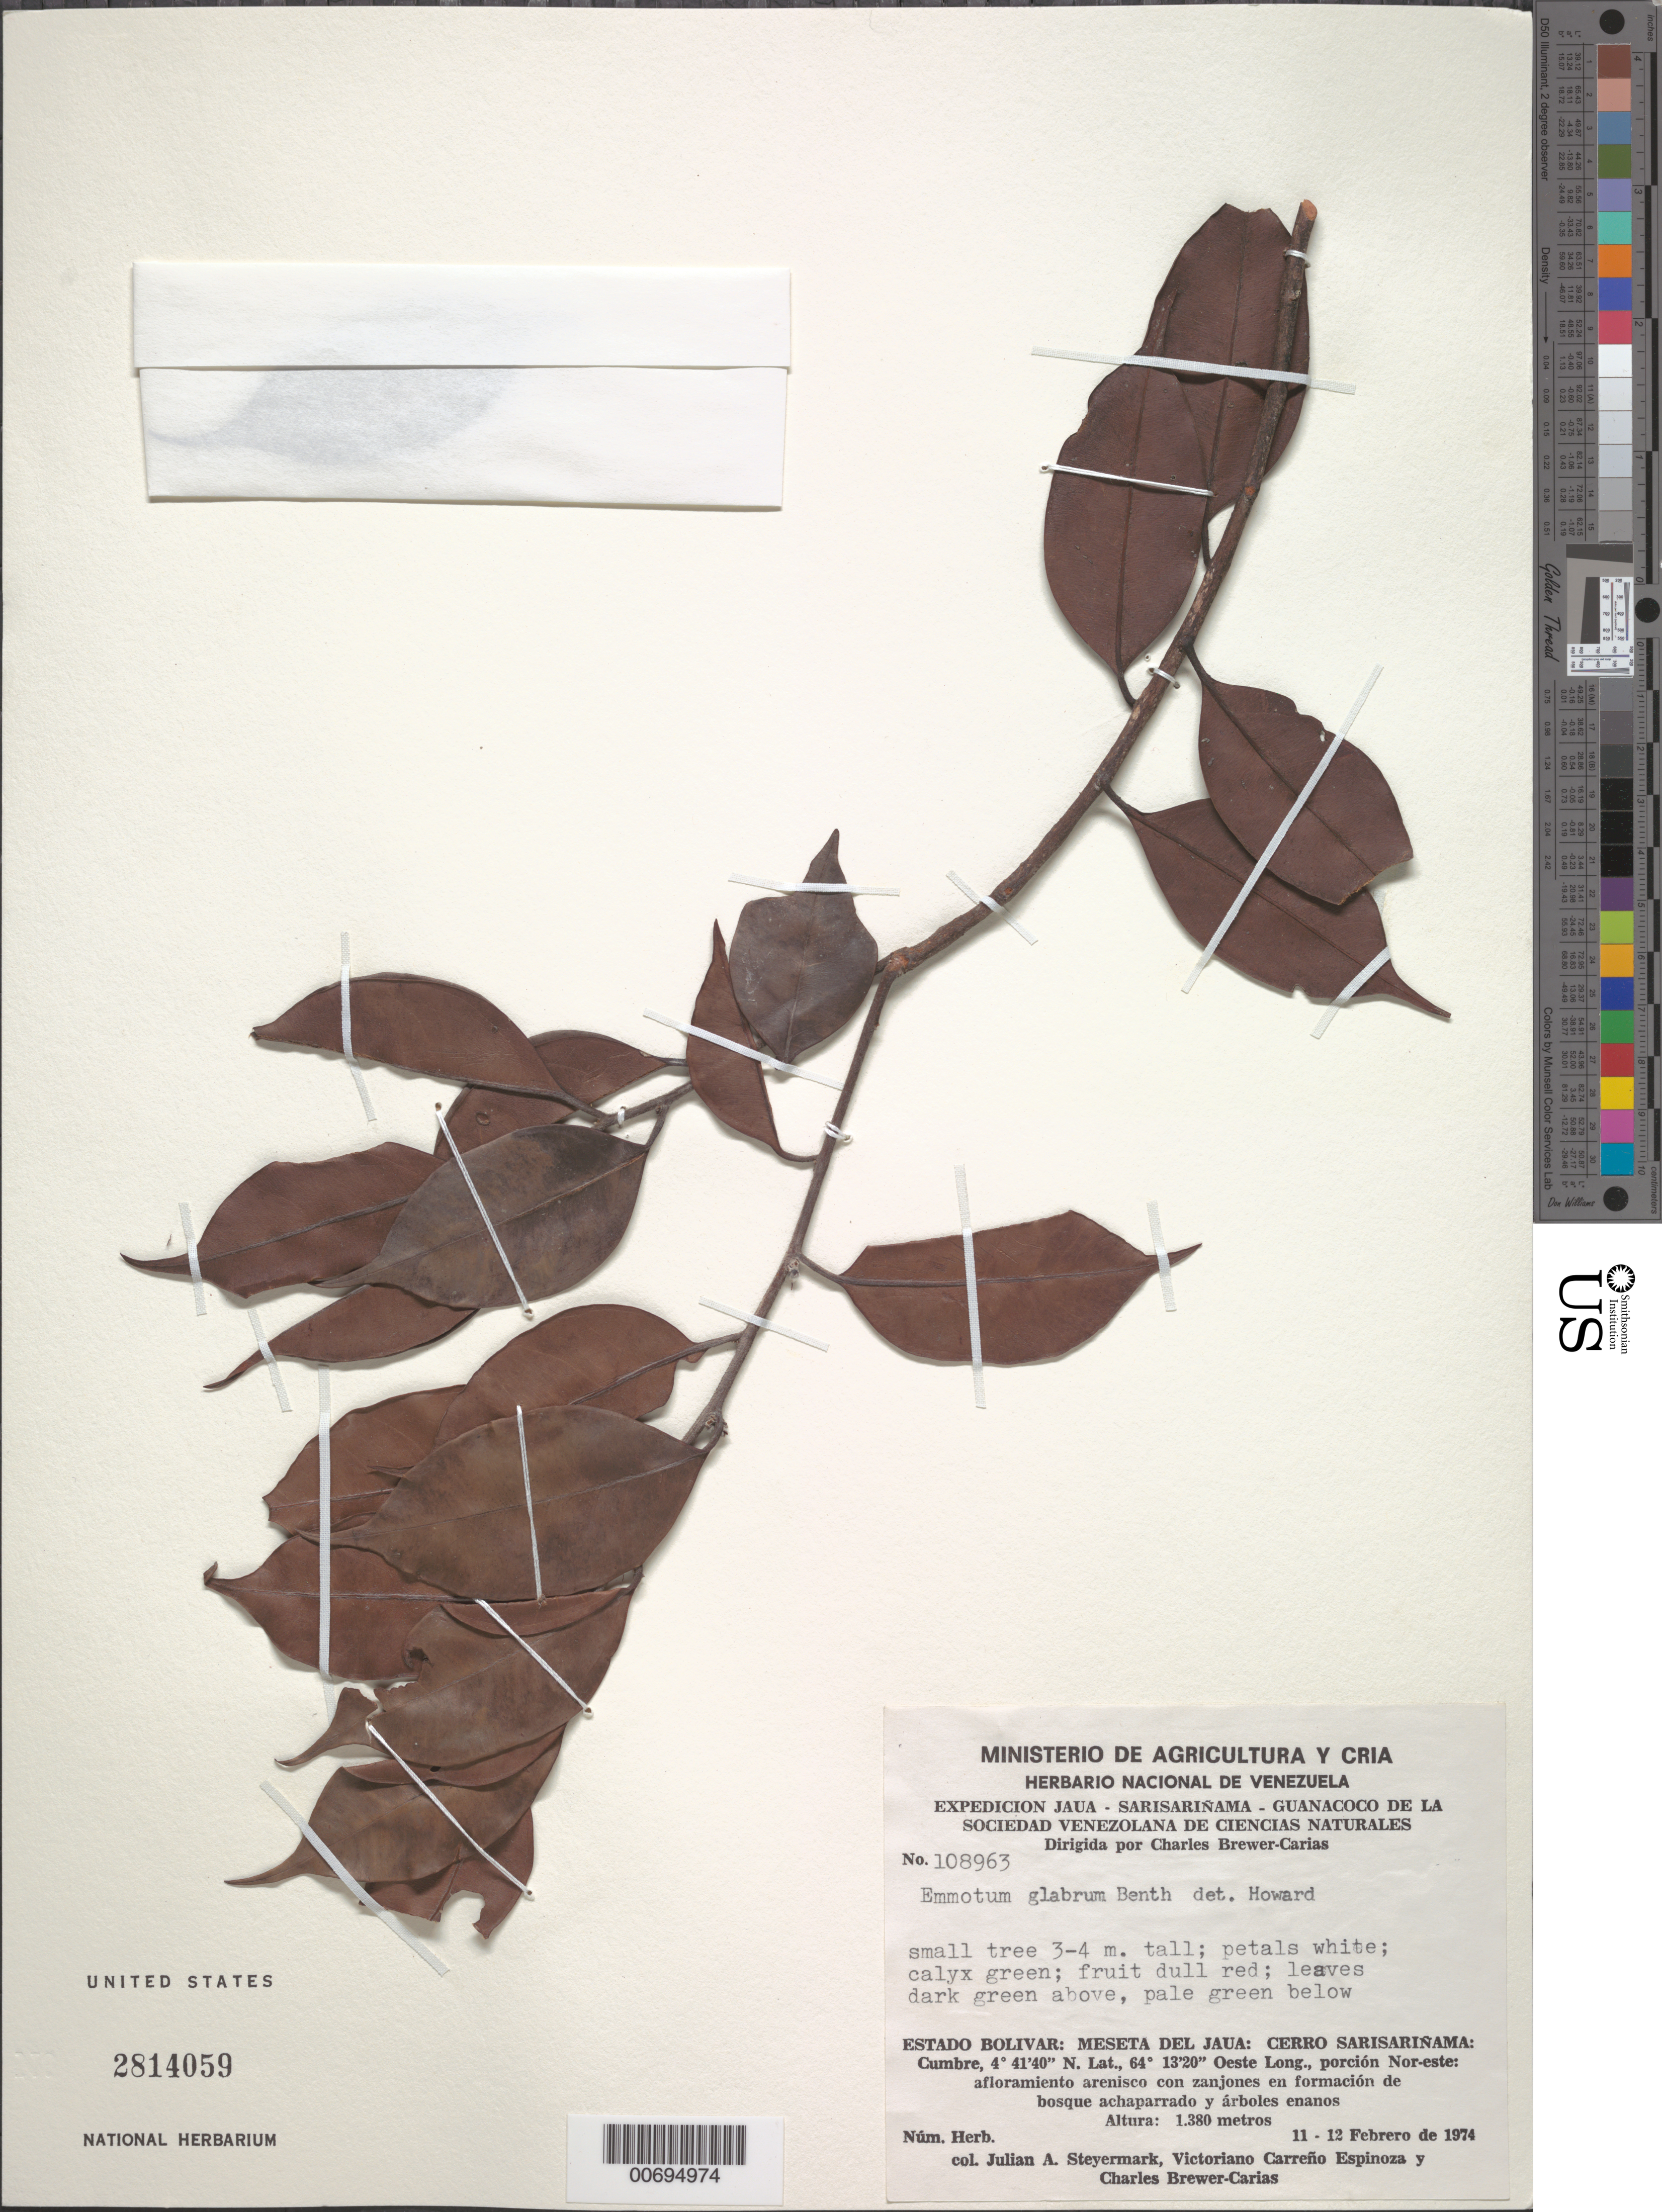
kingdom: Plantae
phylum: Tracheophyta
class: Magnoliopsida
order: Metteniusales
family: Metteniusaceae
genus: Emmotum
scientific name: Emmotum glabrum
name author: Benth. ex Miers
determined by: Howard, R. A.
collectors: J. Steyermark, V. Carreño E. & C. Brewer-Carias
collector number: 108963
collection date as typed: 11-Feb-74 to 12-Feb-74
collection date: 1974-02-11/1974-02-12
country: Venezuela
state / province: Bolívar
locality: Meseta del Jaua: Cerro Sarisariñama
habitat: Afloramiento arenisco con zanjones en formacion de bosqueshrub-sized trees and dwarf trees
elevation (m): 1380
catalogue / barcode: US 2814059